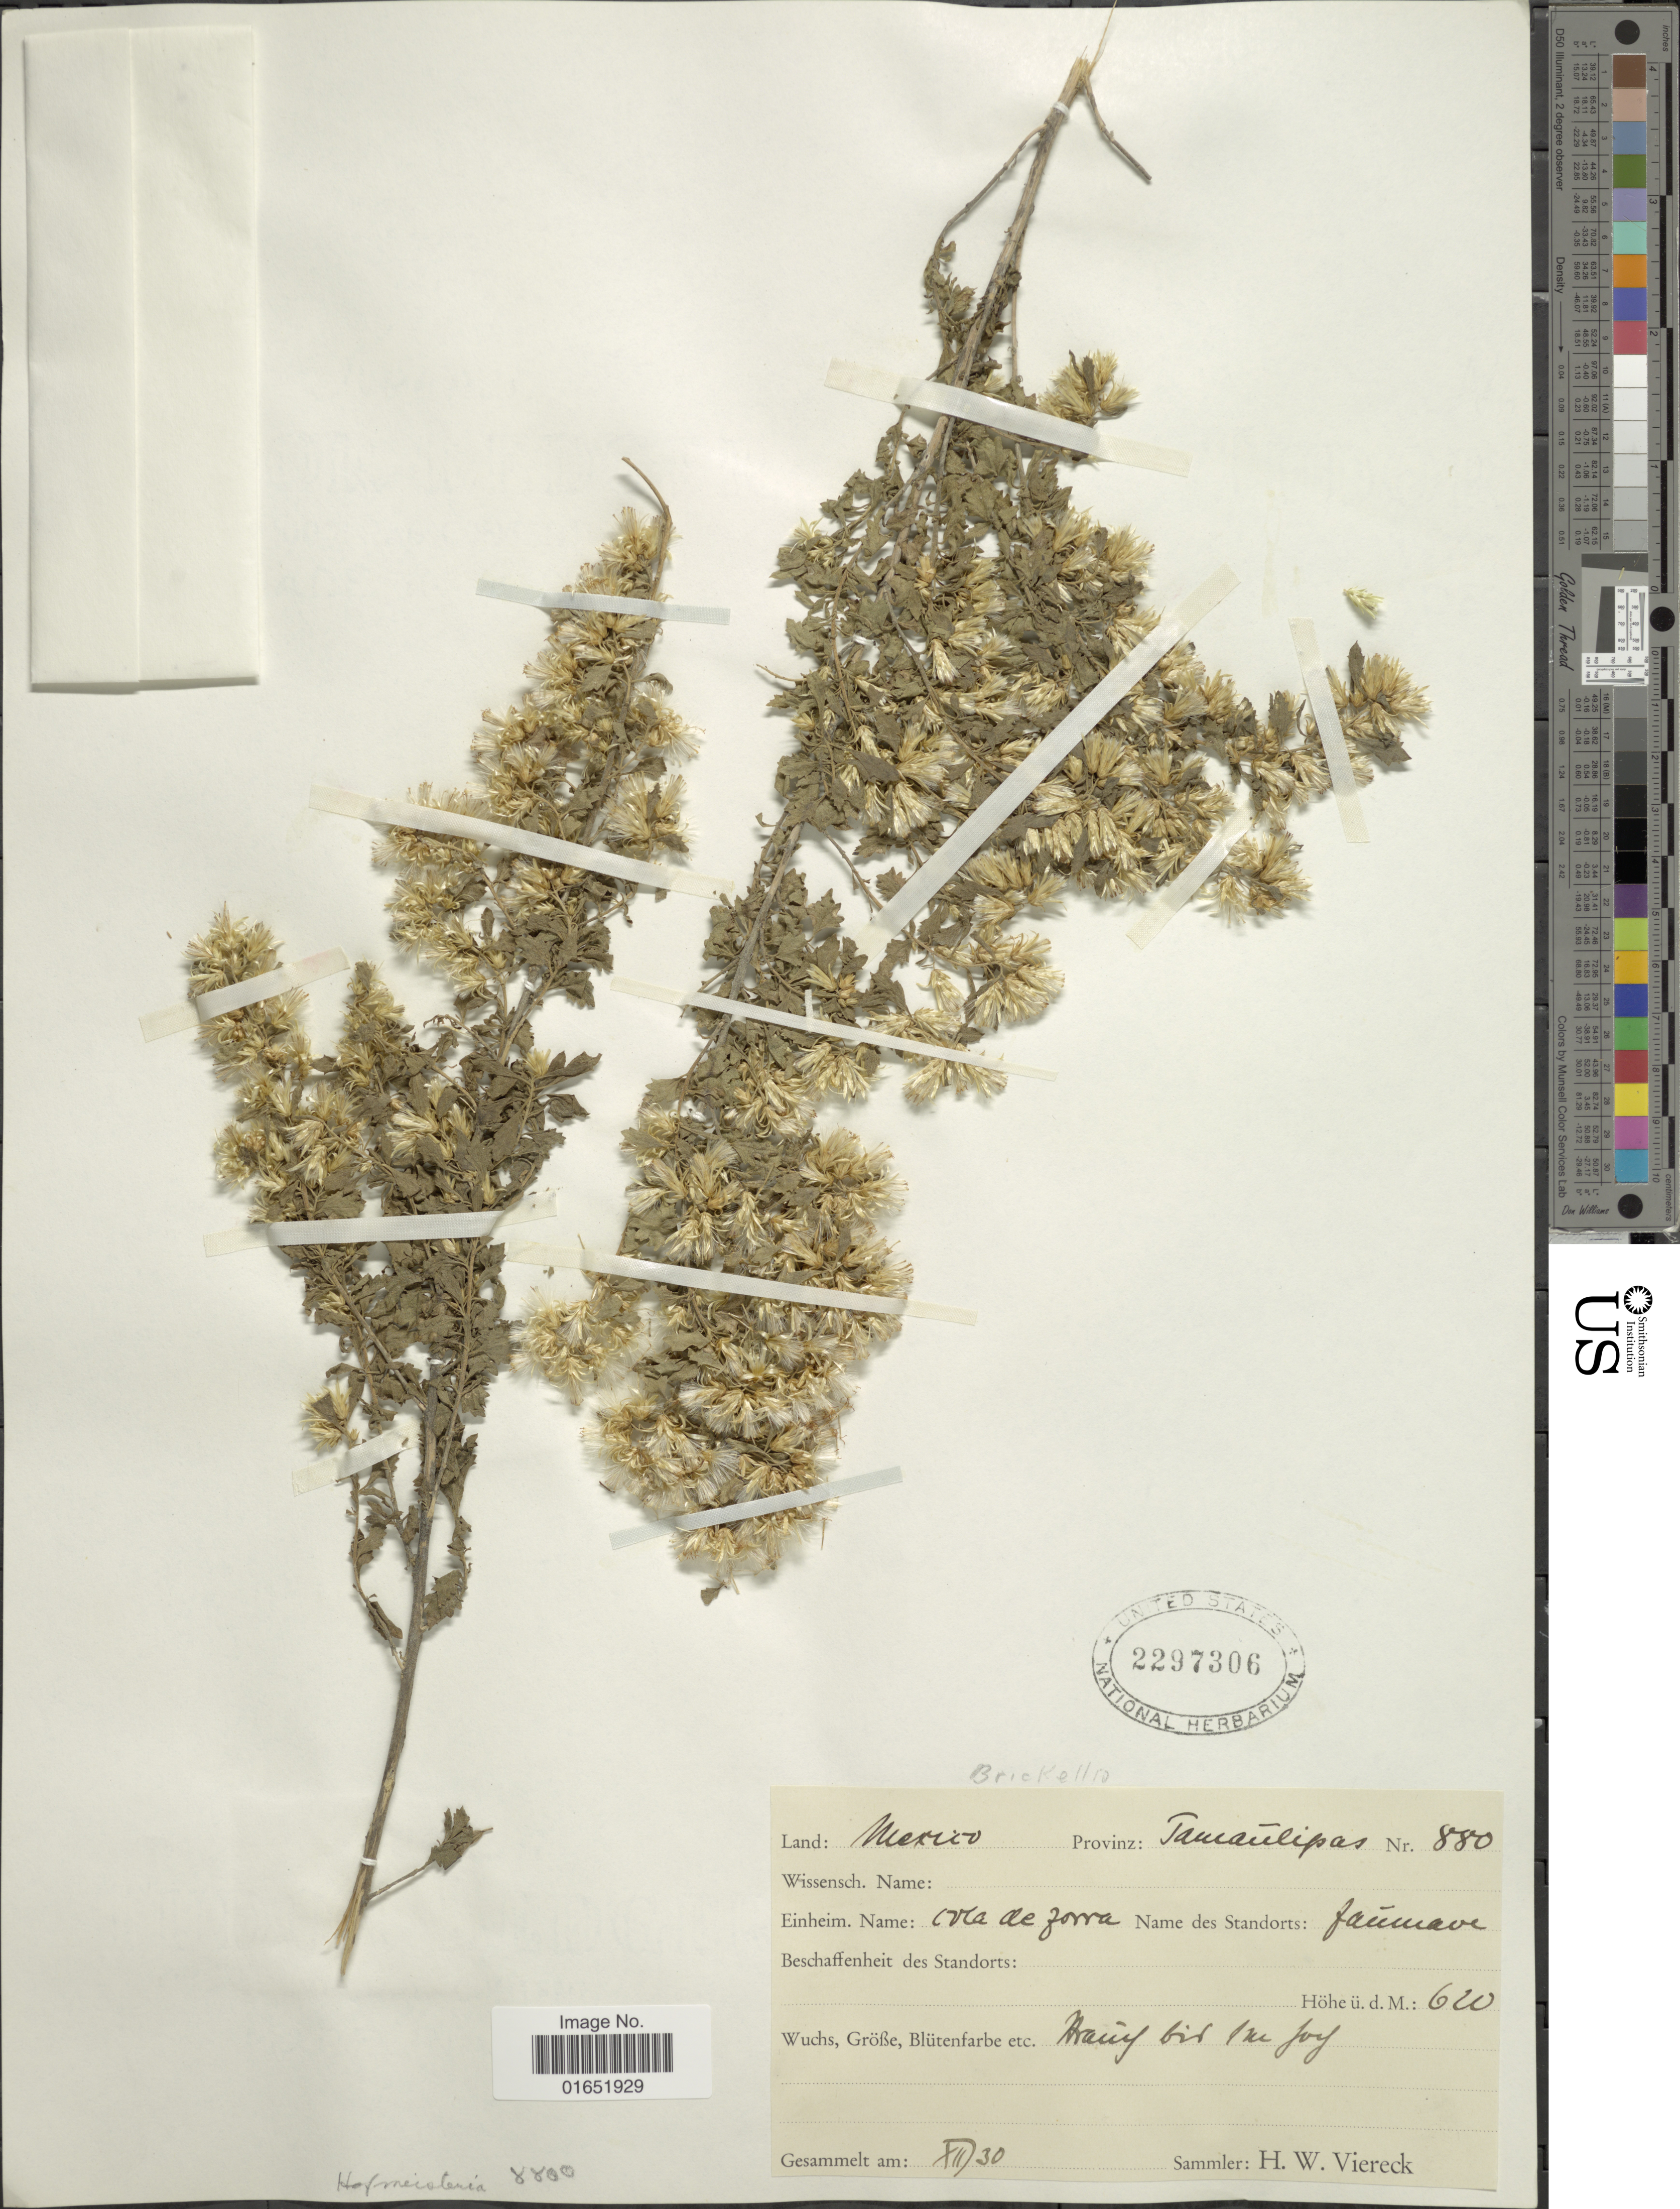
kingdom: Plantae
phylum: Tracheophyta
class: Magnoliopsida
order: Asterales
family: Asteraceae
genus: Brickellia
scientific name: Brickellia laciniata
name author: A. Gray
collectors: H. W. Viereck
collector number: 880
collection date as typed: Transcribed d/m/y: /12/30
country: Mexico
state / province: Tamaulipas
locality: Massif bir [illegible text] Joy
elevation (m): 620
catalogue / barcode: US 2297306